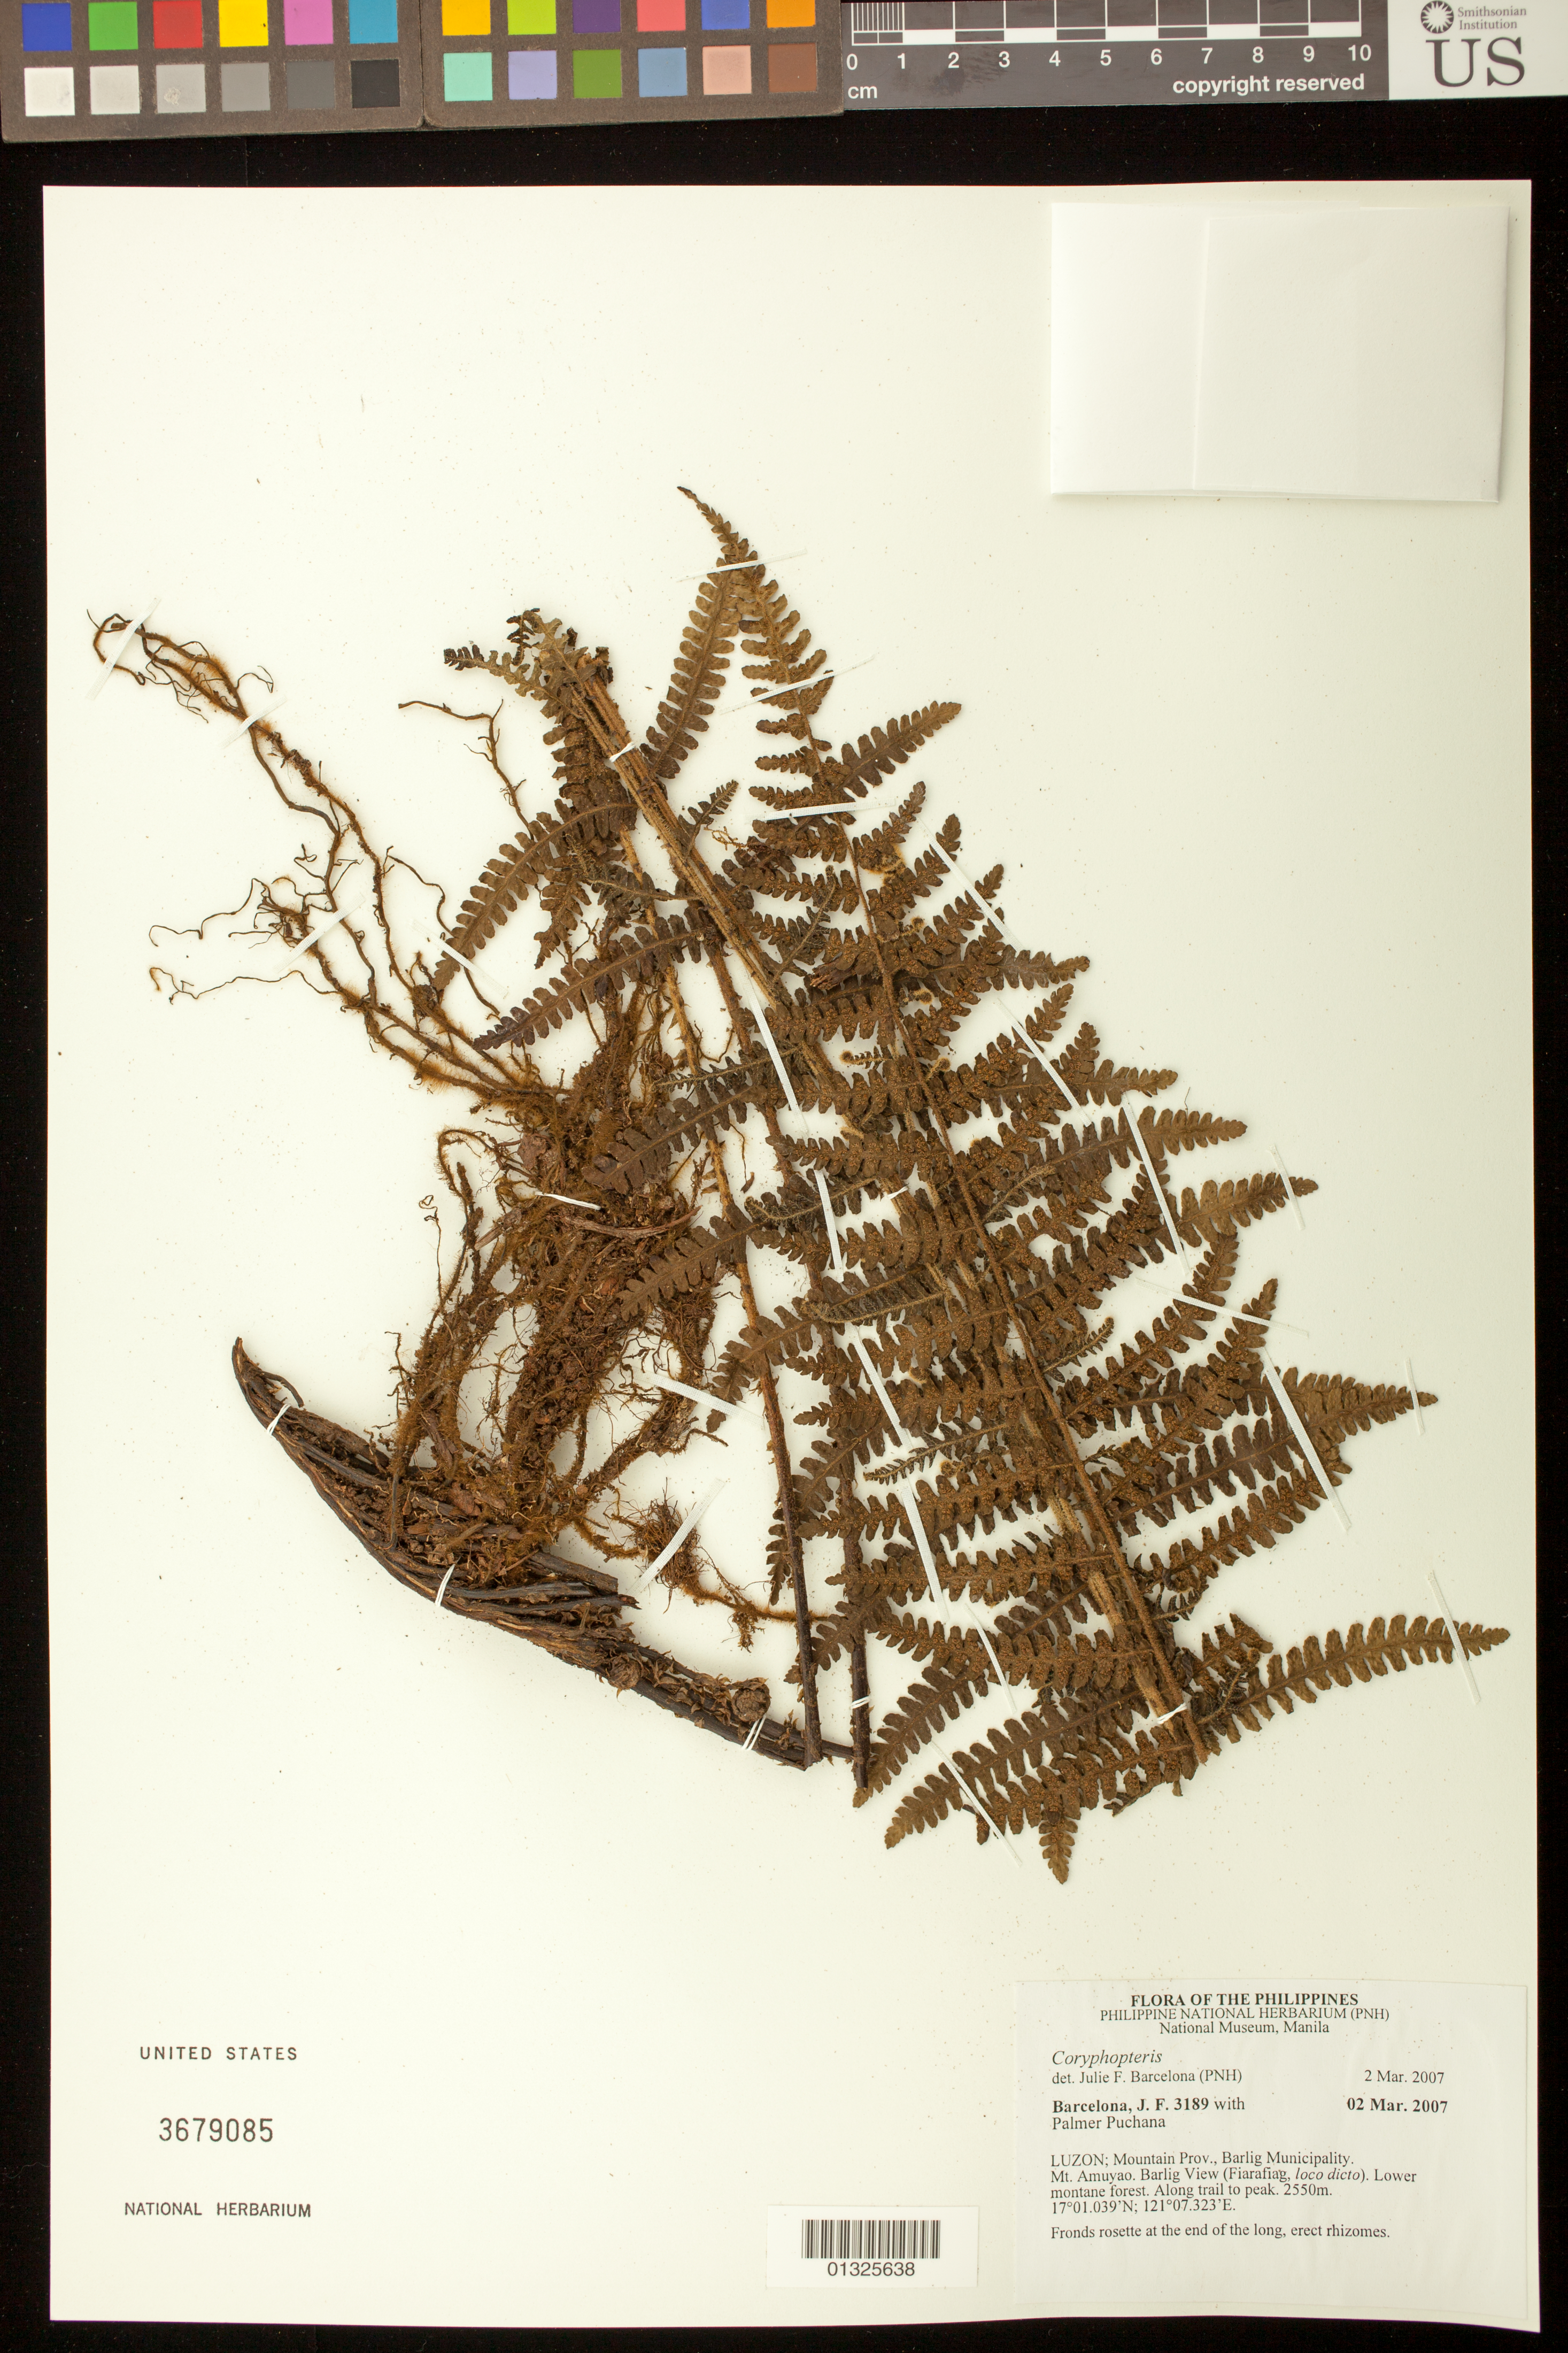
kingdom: Plantae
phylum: Tracheophyta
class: Polypodiopsida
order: Polypodiales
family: Thelypteridaceae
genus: Coryphopteris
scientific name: Coryphopteris sp.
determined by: Barcelona, J. F.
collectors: J. F. Barcelona & P. Puchana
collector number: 3189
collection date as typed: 2 Mar 2007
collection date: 2007-03-02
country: Philippines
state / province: Cordillera (Administrative Region)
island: Luzon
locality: Luzon; Mountain Prov., Barlig Municipality; Mt. Amuyao, Barlig View.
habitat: Lower montane forest.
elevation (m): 2550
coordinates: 17 01.039 N, 121 07.323 E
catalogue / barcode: US 3679085